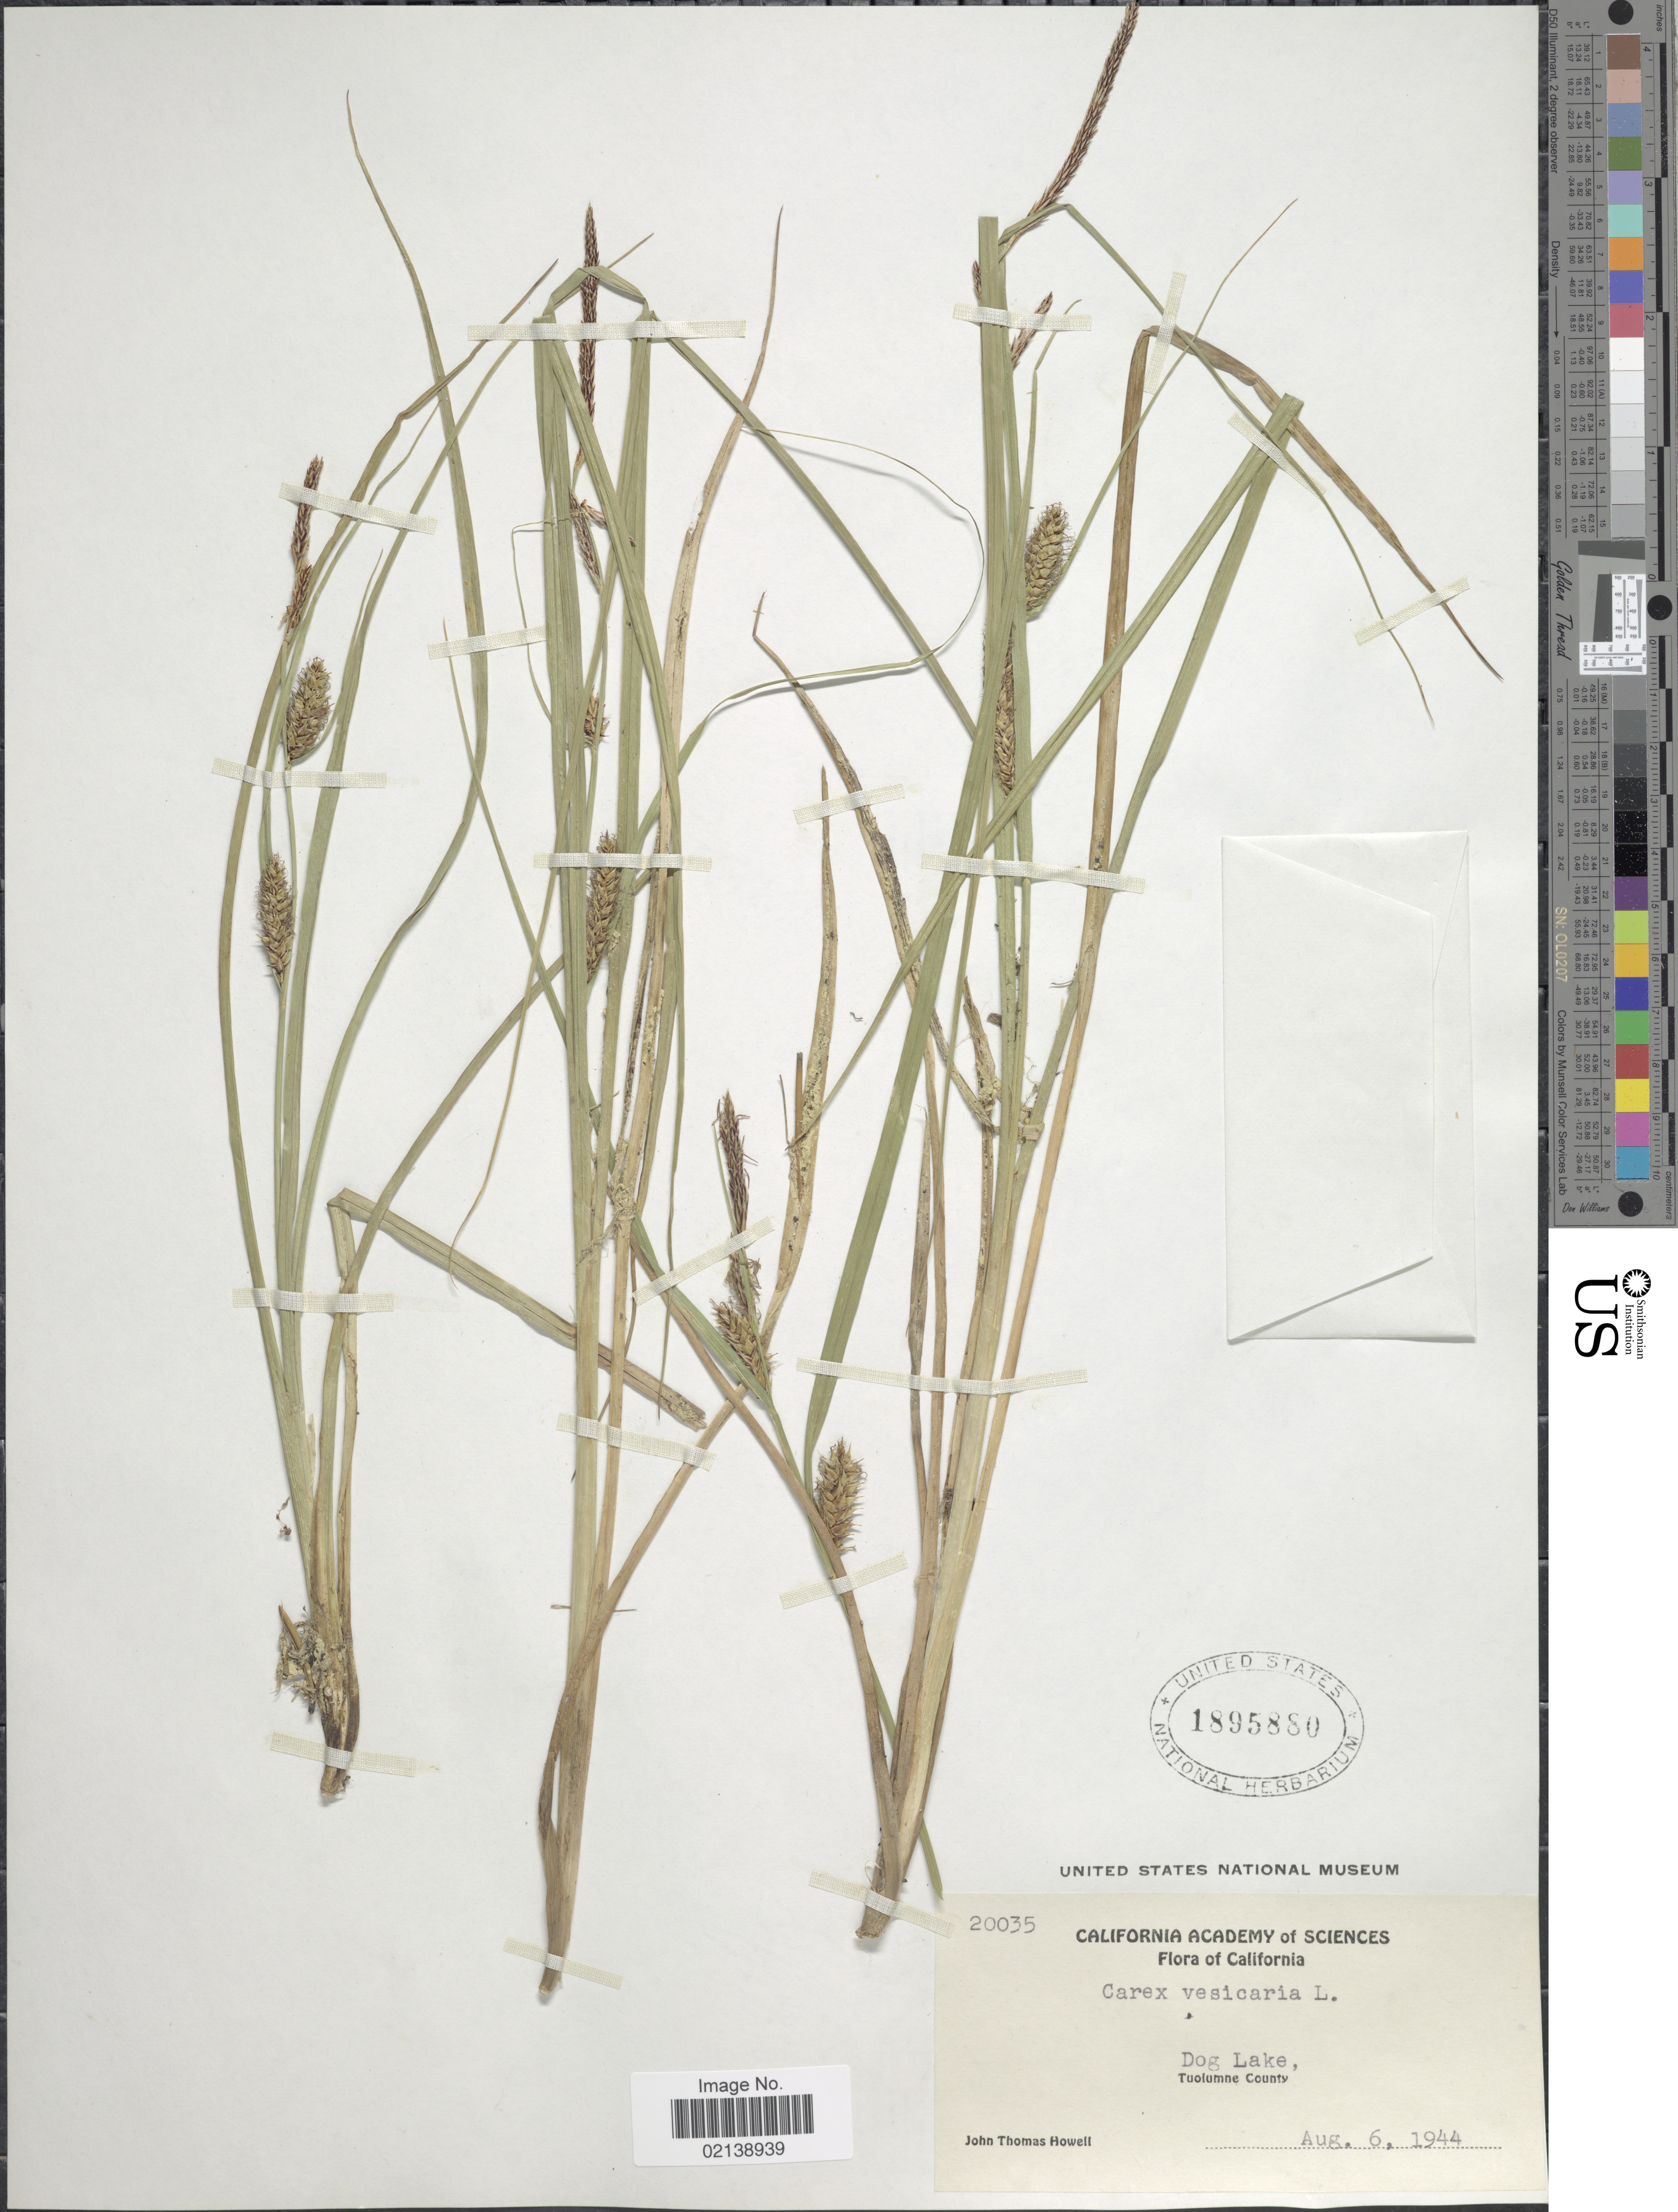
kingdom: Plantae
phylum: Tracheophyta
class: Liliopsida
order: Poales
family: Cyperaceae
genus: Carex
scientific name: Carex vesicaria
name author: L.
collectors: J. T. Howell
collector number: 20035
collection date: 1944-08-06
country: United States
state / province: California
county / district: Tuolumne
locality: Dog Lake, Tuolumne County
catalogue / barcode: US 1895880